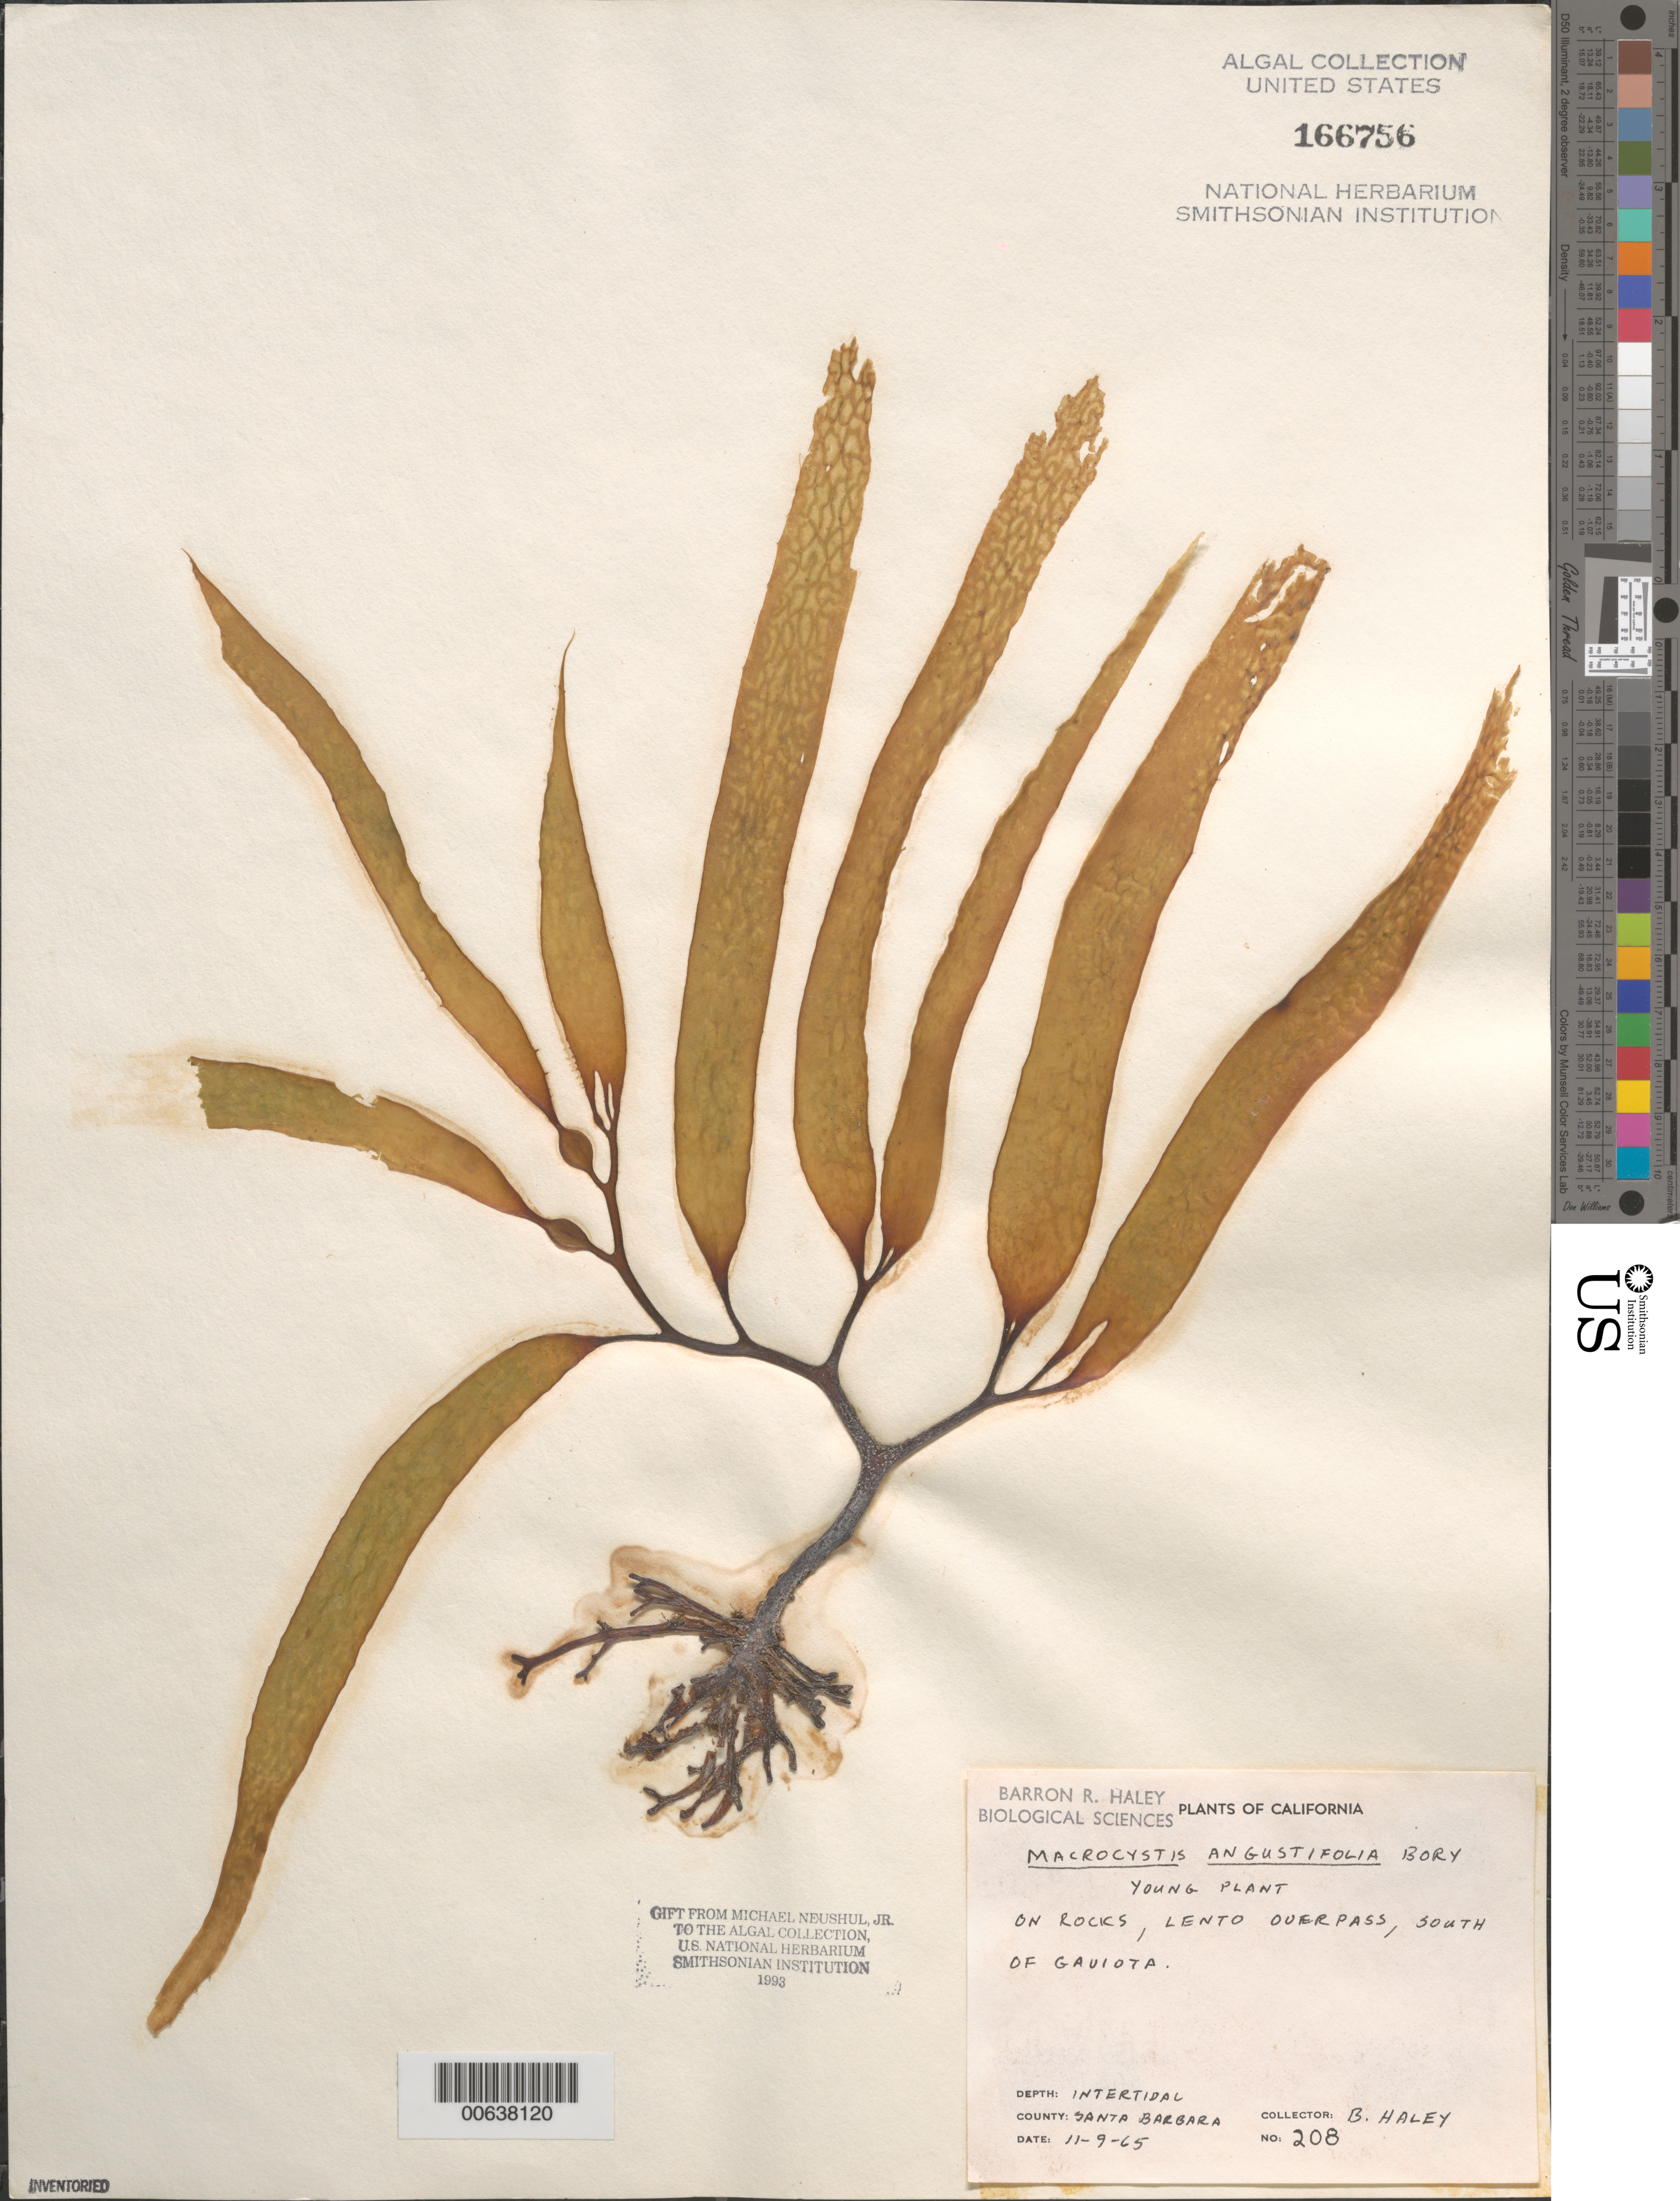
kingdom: Chromista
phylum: Ochrophyta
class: Phaeophyceae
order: Laminariales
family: Laminariaceae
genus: Macrocystis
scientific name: Macrocystis pyrifera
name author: (L.) C. Agardh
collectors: B. Haley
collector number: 208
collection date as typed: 09 Nov 1965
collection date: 1965-11-09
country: United States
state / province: California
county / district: Santa Barbara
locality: Lento Overpass, south of Gaviota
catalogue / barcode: US 166756